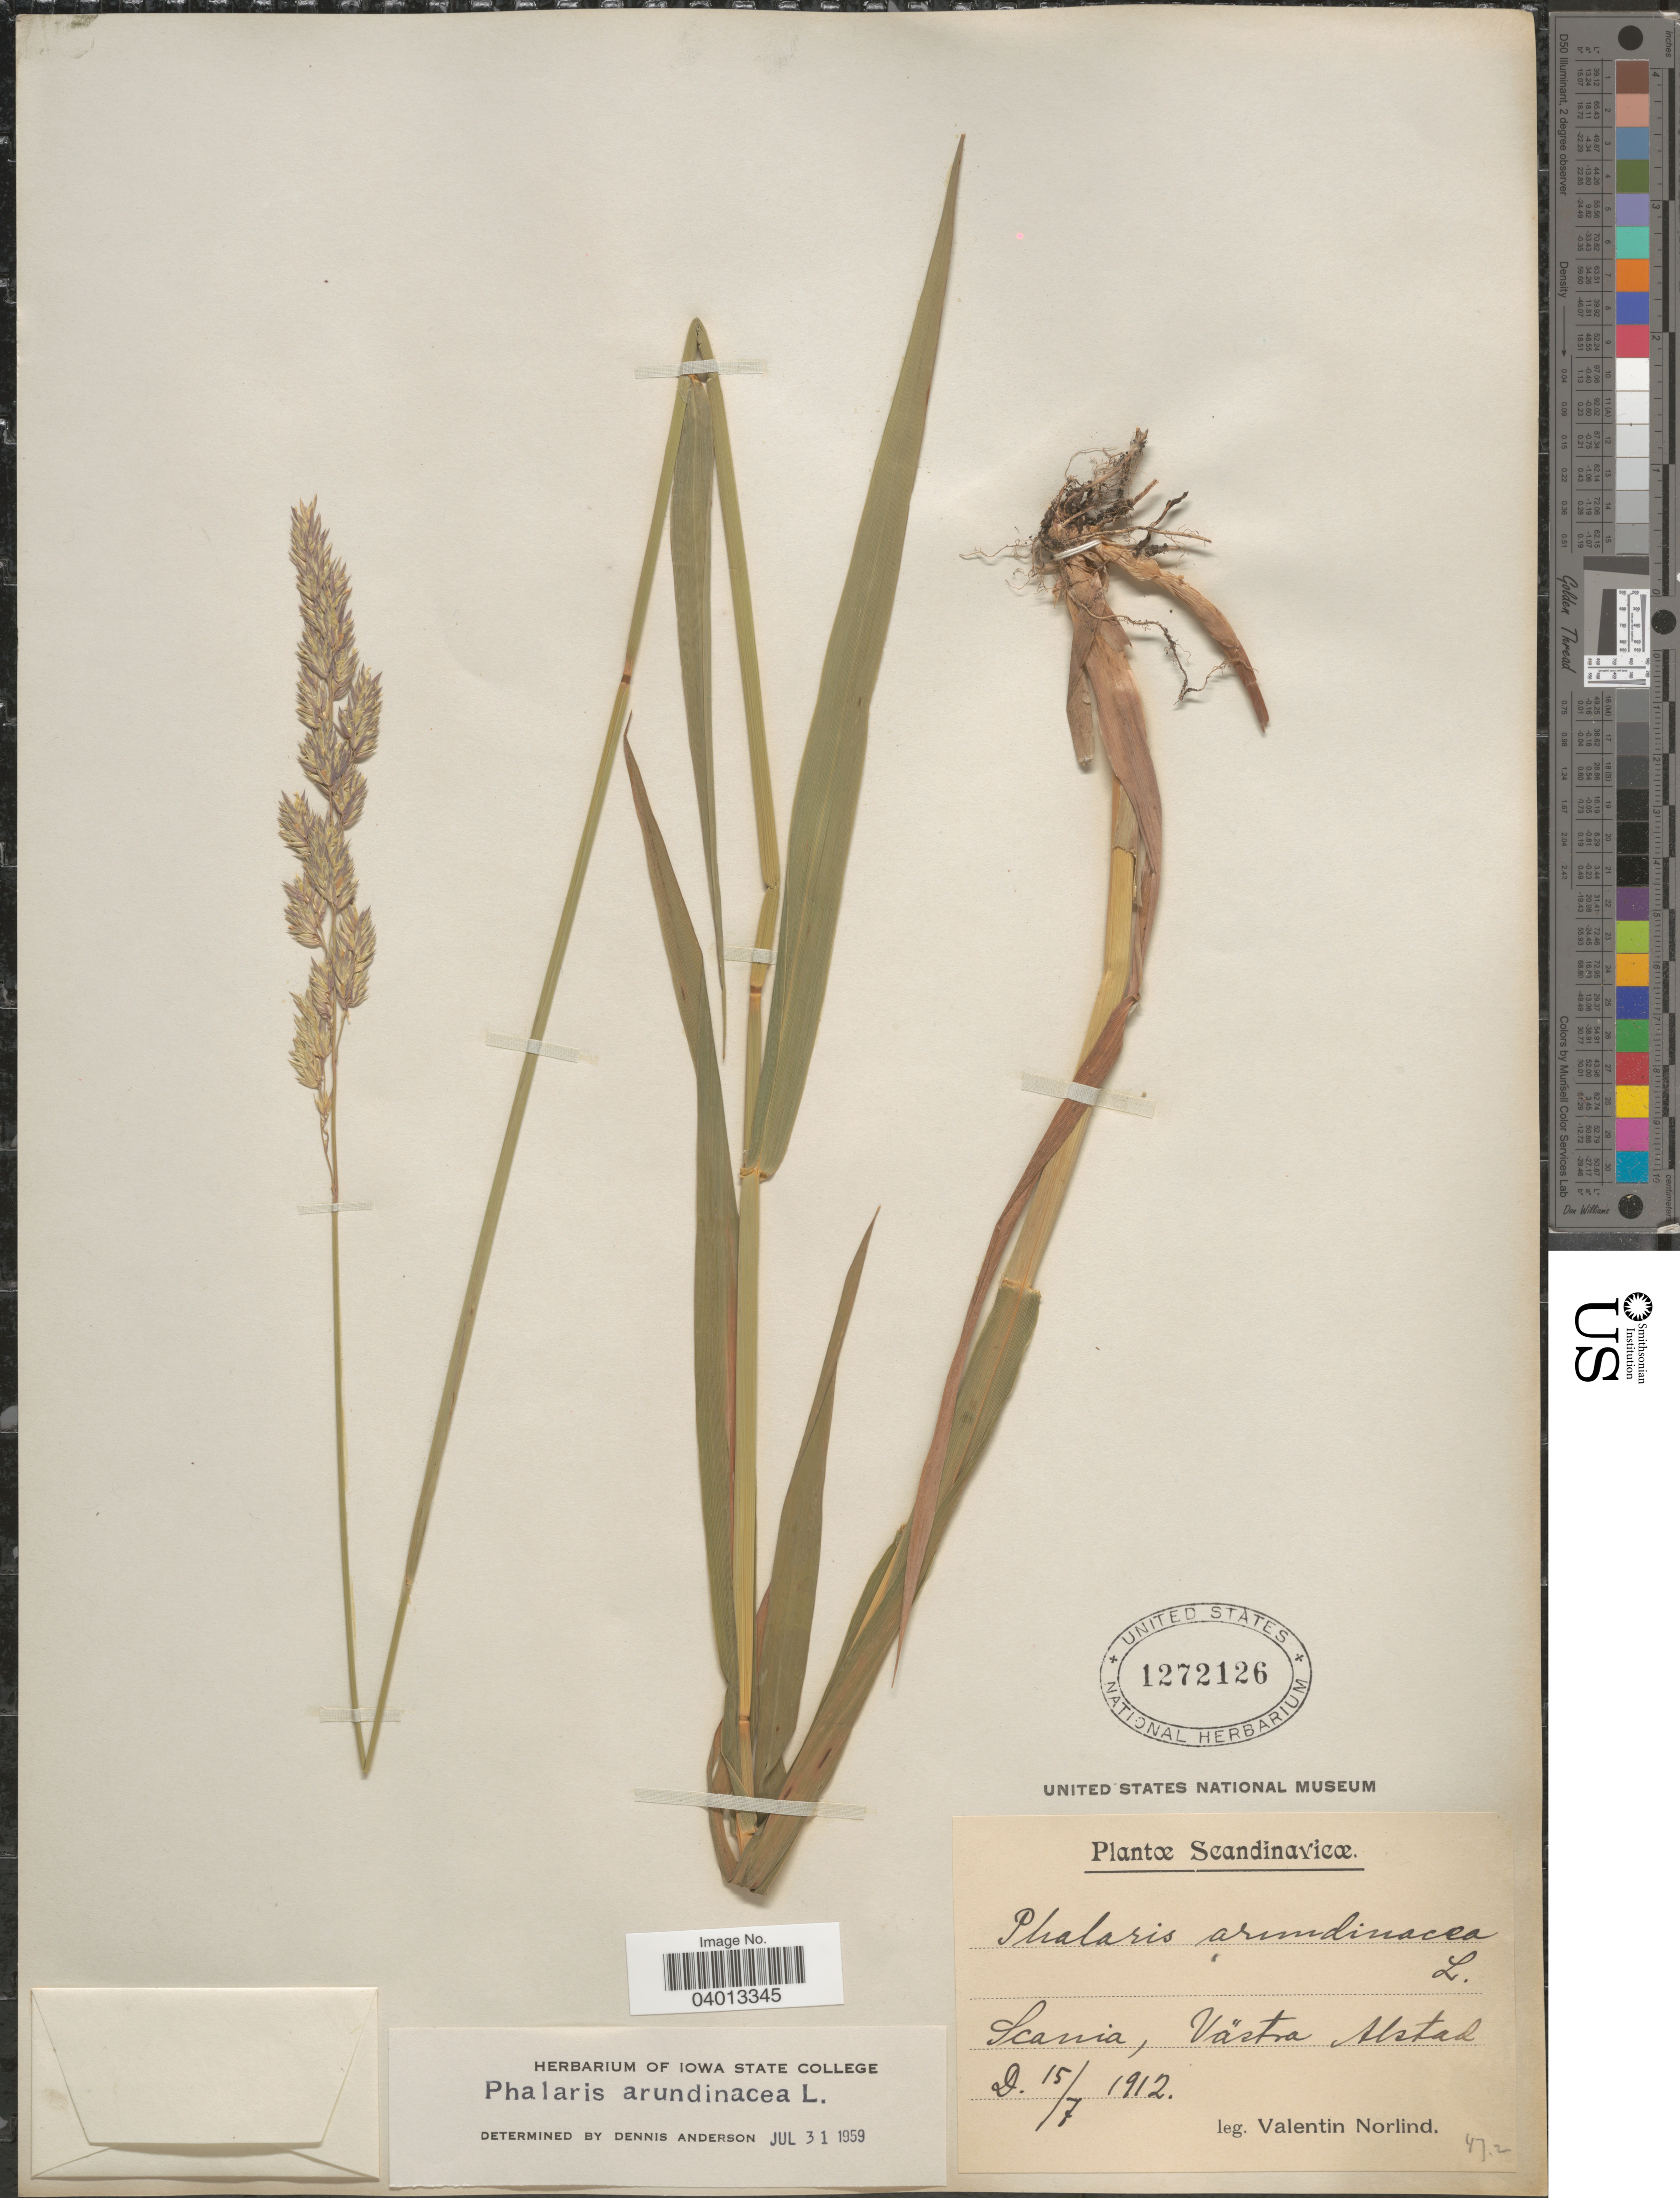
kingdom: Plantae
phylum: Tracheophyta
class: Liliopsida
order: Poales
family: Poaceae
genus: Phalaris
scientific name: Phalaris arundinacea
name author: L.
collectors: V. Norlind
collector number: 472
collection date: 1912-07-15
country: Sweden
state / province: Skåne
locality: Scandinavicæ. Scania, Västra Alstad.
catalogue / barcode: US 1272126